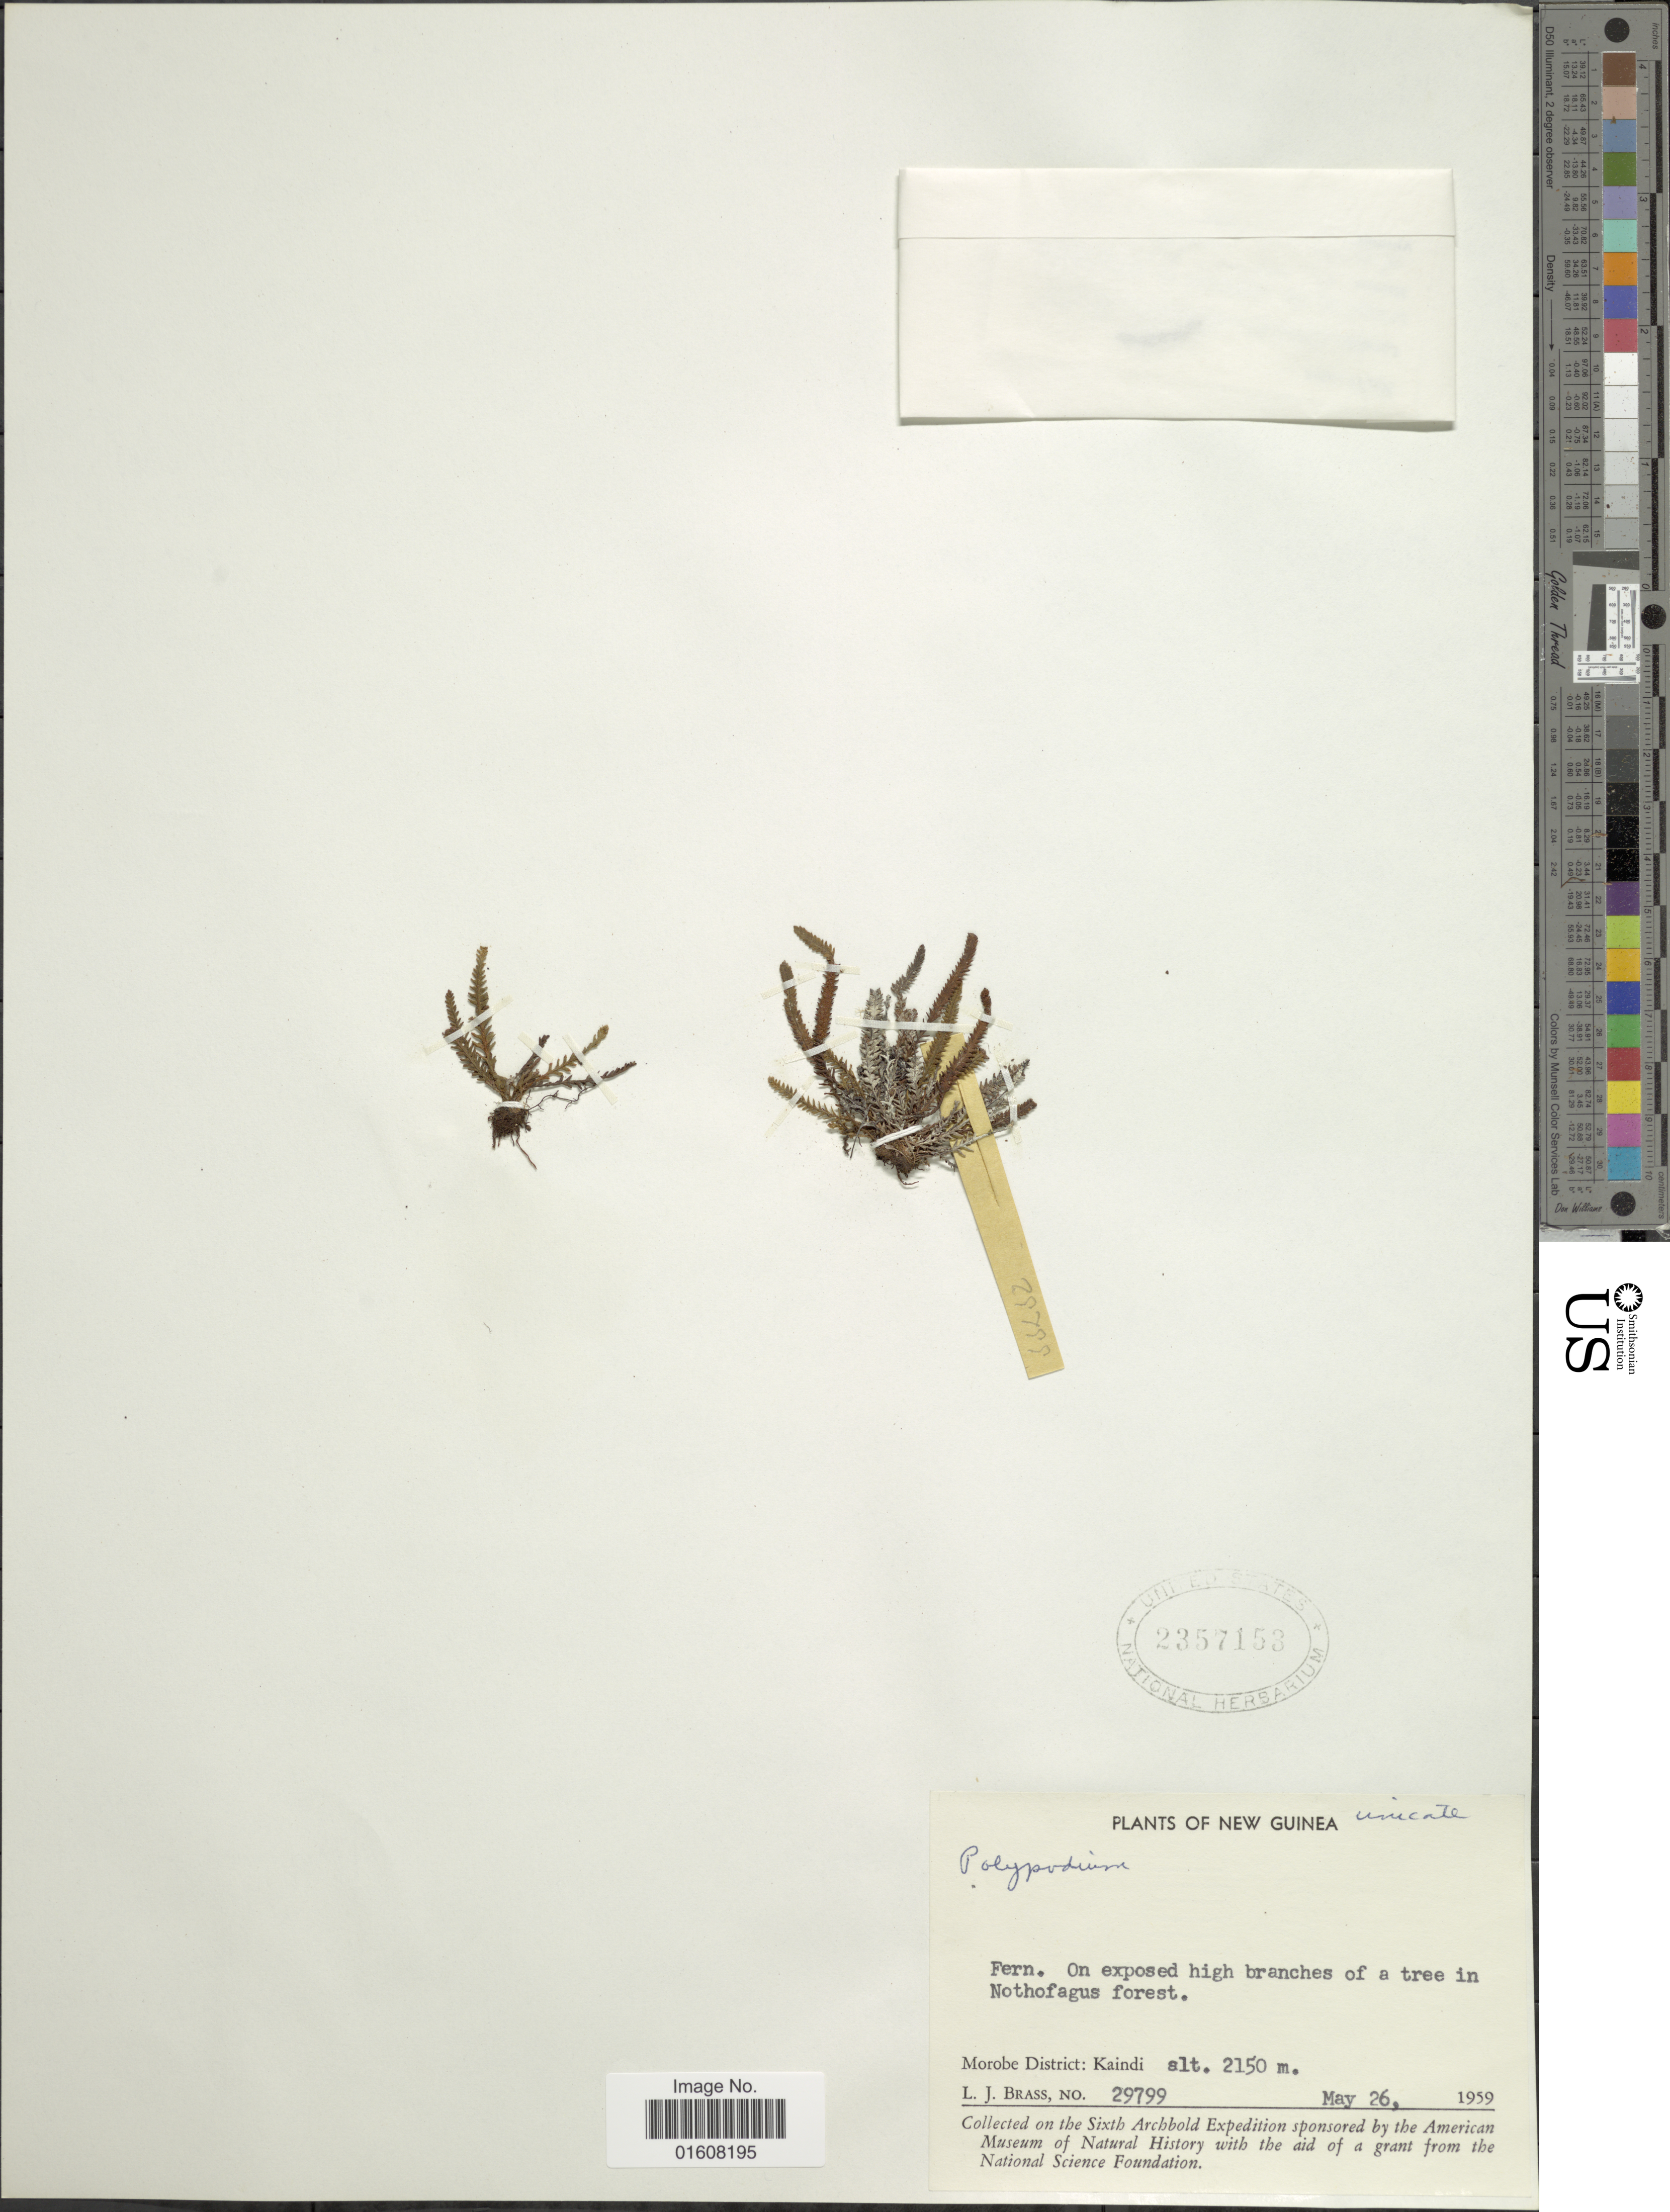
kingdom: Plantae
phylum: Tracheophyta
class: Polypodiopsida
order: Polypodiales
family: Polypodiaceae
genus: Grammitis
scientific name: Grammitis sp.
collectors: L. J. Brass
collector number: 29799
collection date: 1959-05-26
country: Papua New Guinea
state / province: Morobe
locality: New Guinea. Kaindi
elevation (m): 2150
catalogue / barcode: US 2357158